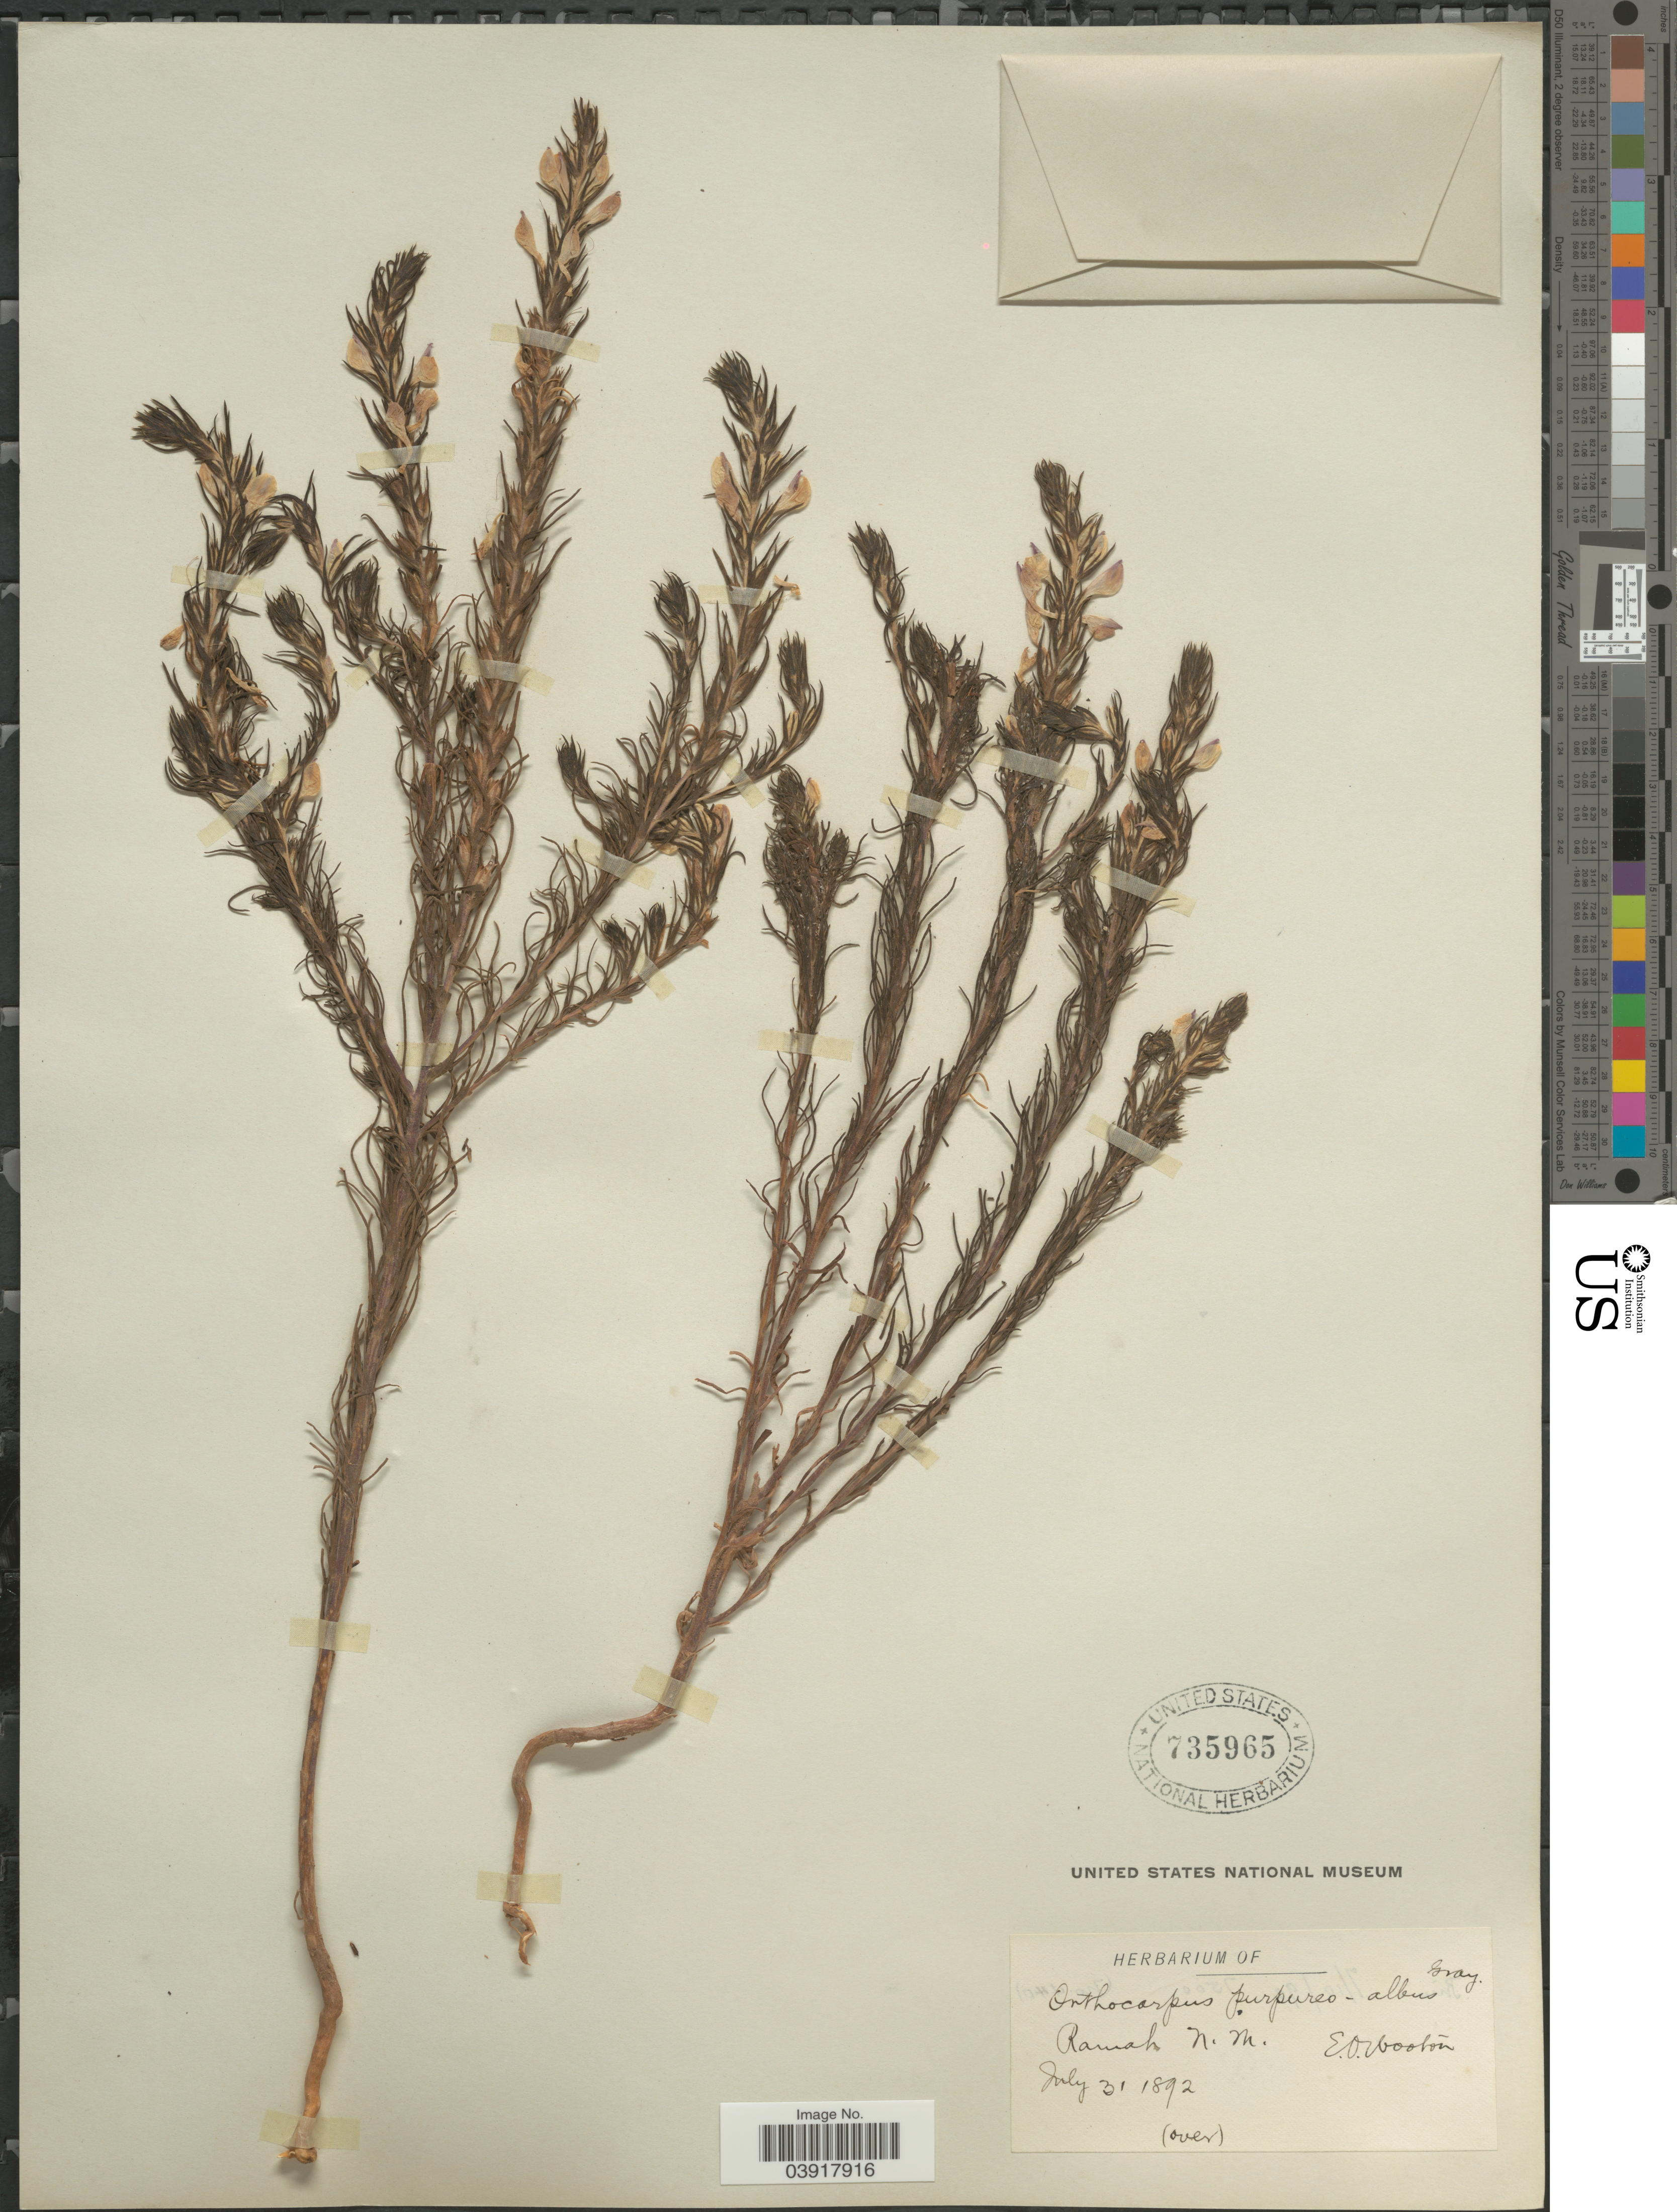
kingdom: Plantae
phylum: Tracheophyta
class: Magnoliopsida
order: Lamiales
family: Orobanchaceae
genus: Orthocarpus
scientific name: Orthocarpus purpureo-albus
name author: A. Gray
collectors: E. O. Wooton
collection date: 1892-07-31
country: United States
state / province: New Mexico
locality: Ramah.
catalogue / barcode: US 735965